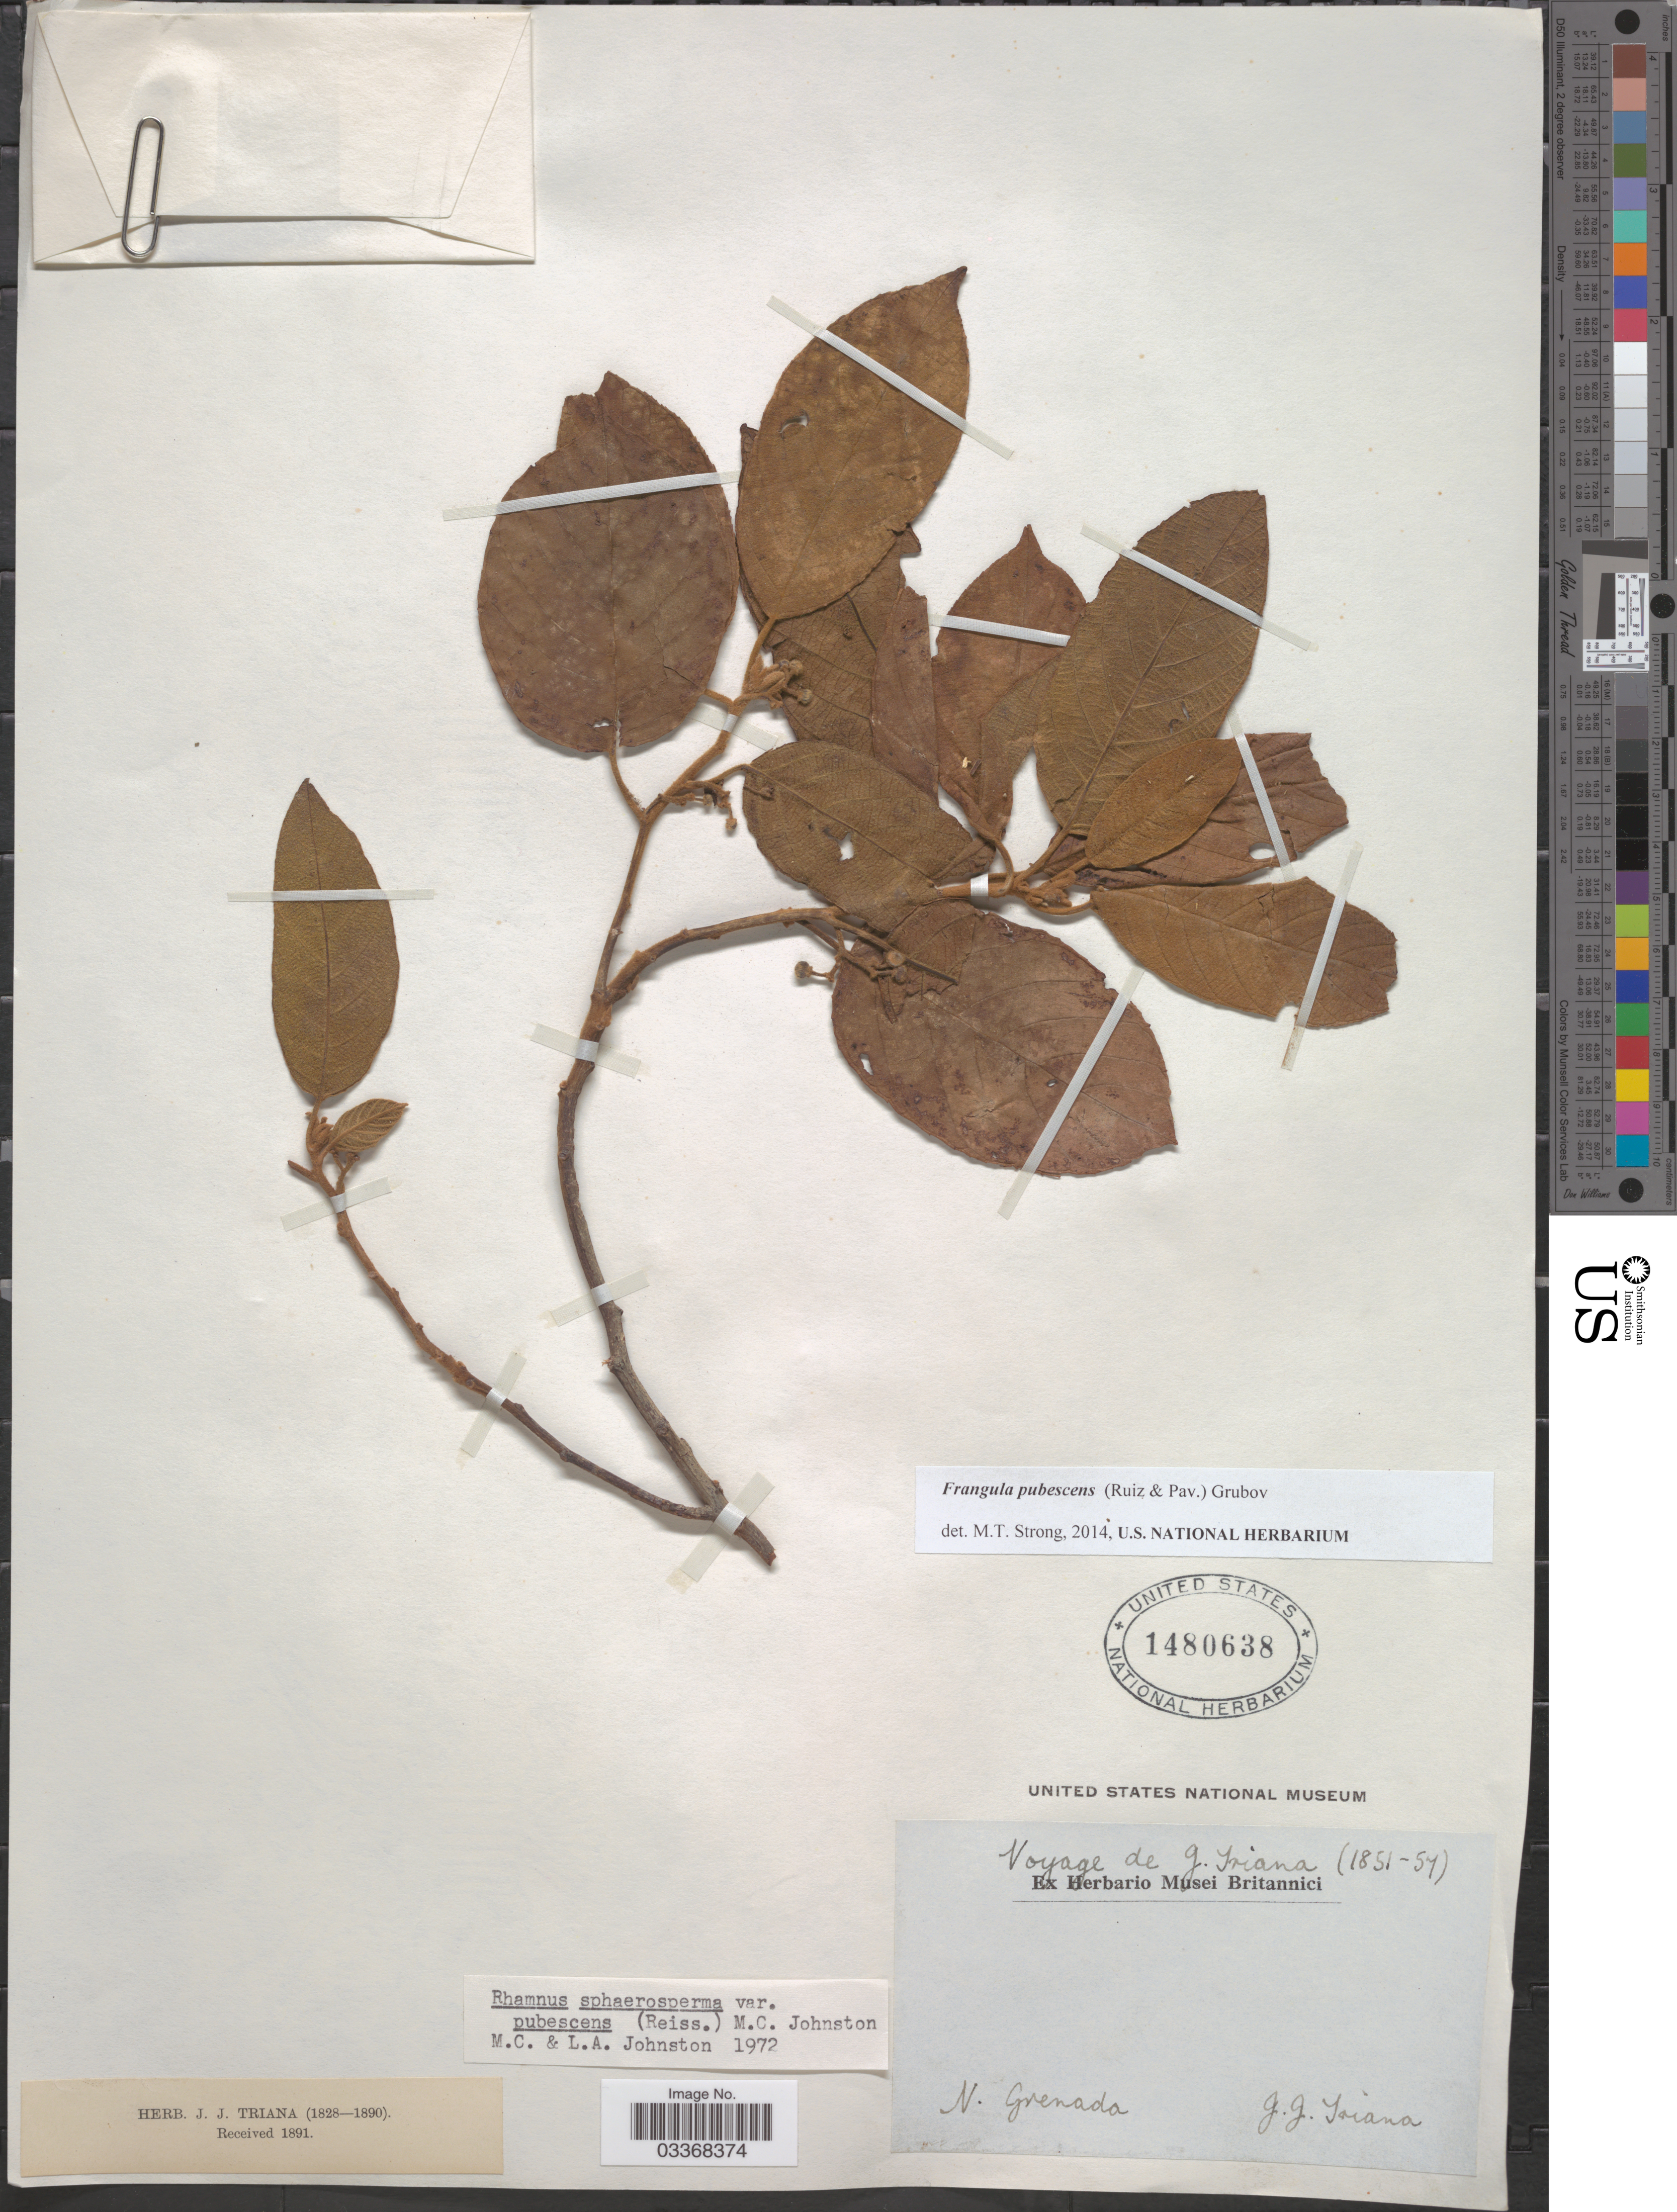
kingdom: Plantae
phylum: Tracheophyta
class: Magnoliopsida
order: Rosales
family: Rhamnaceae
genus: Frangula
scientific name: Frangula pubescens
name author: (Ruiz & Pav.) Grubov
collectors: J. J. Triana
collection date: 1851/1857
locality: N. Grenada.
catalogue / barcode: US 1480638